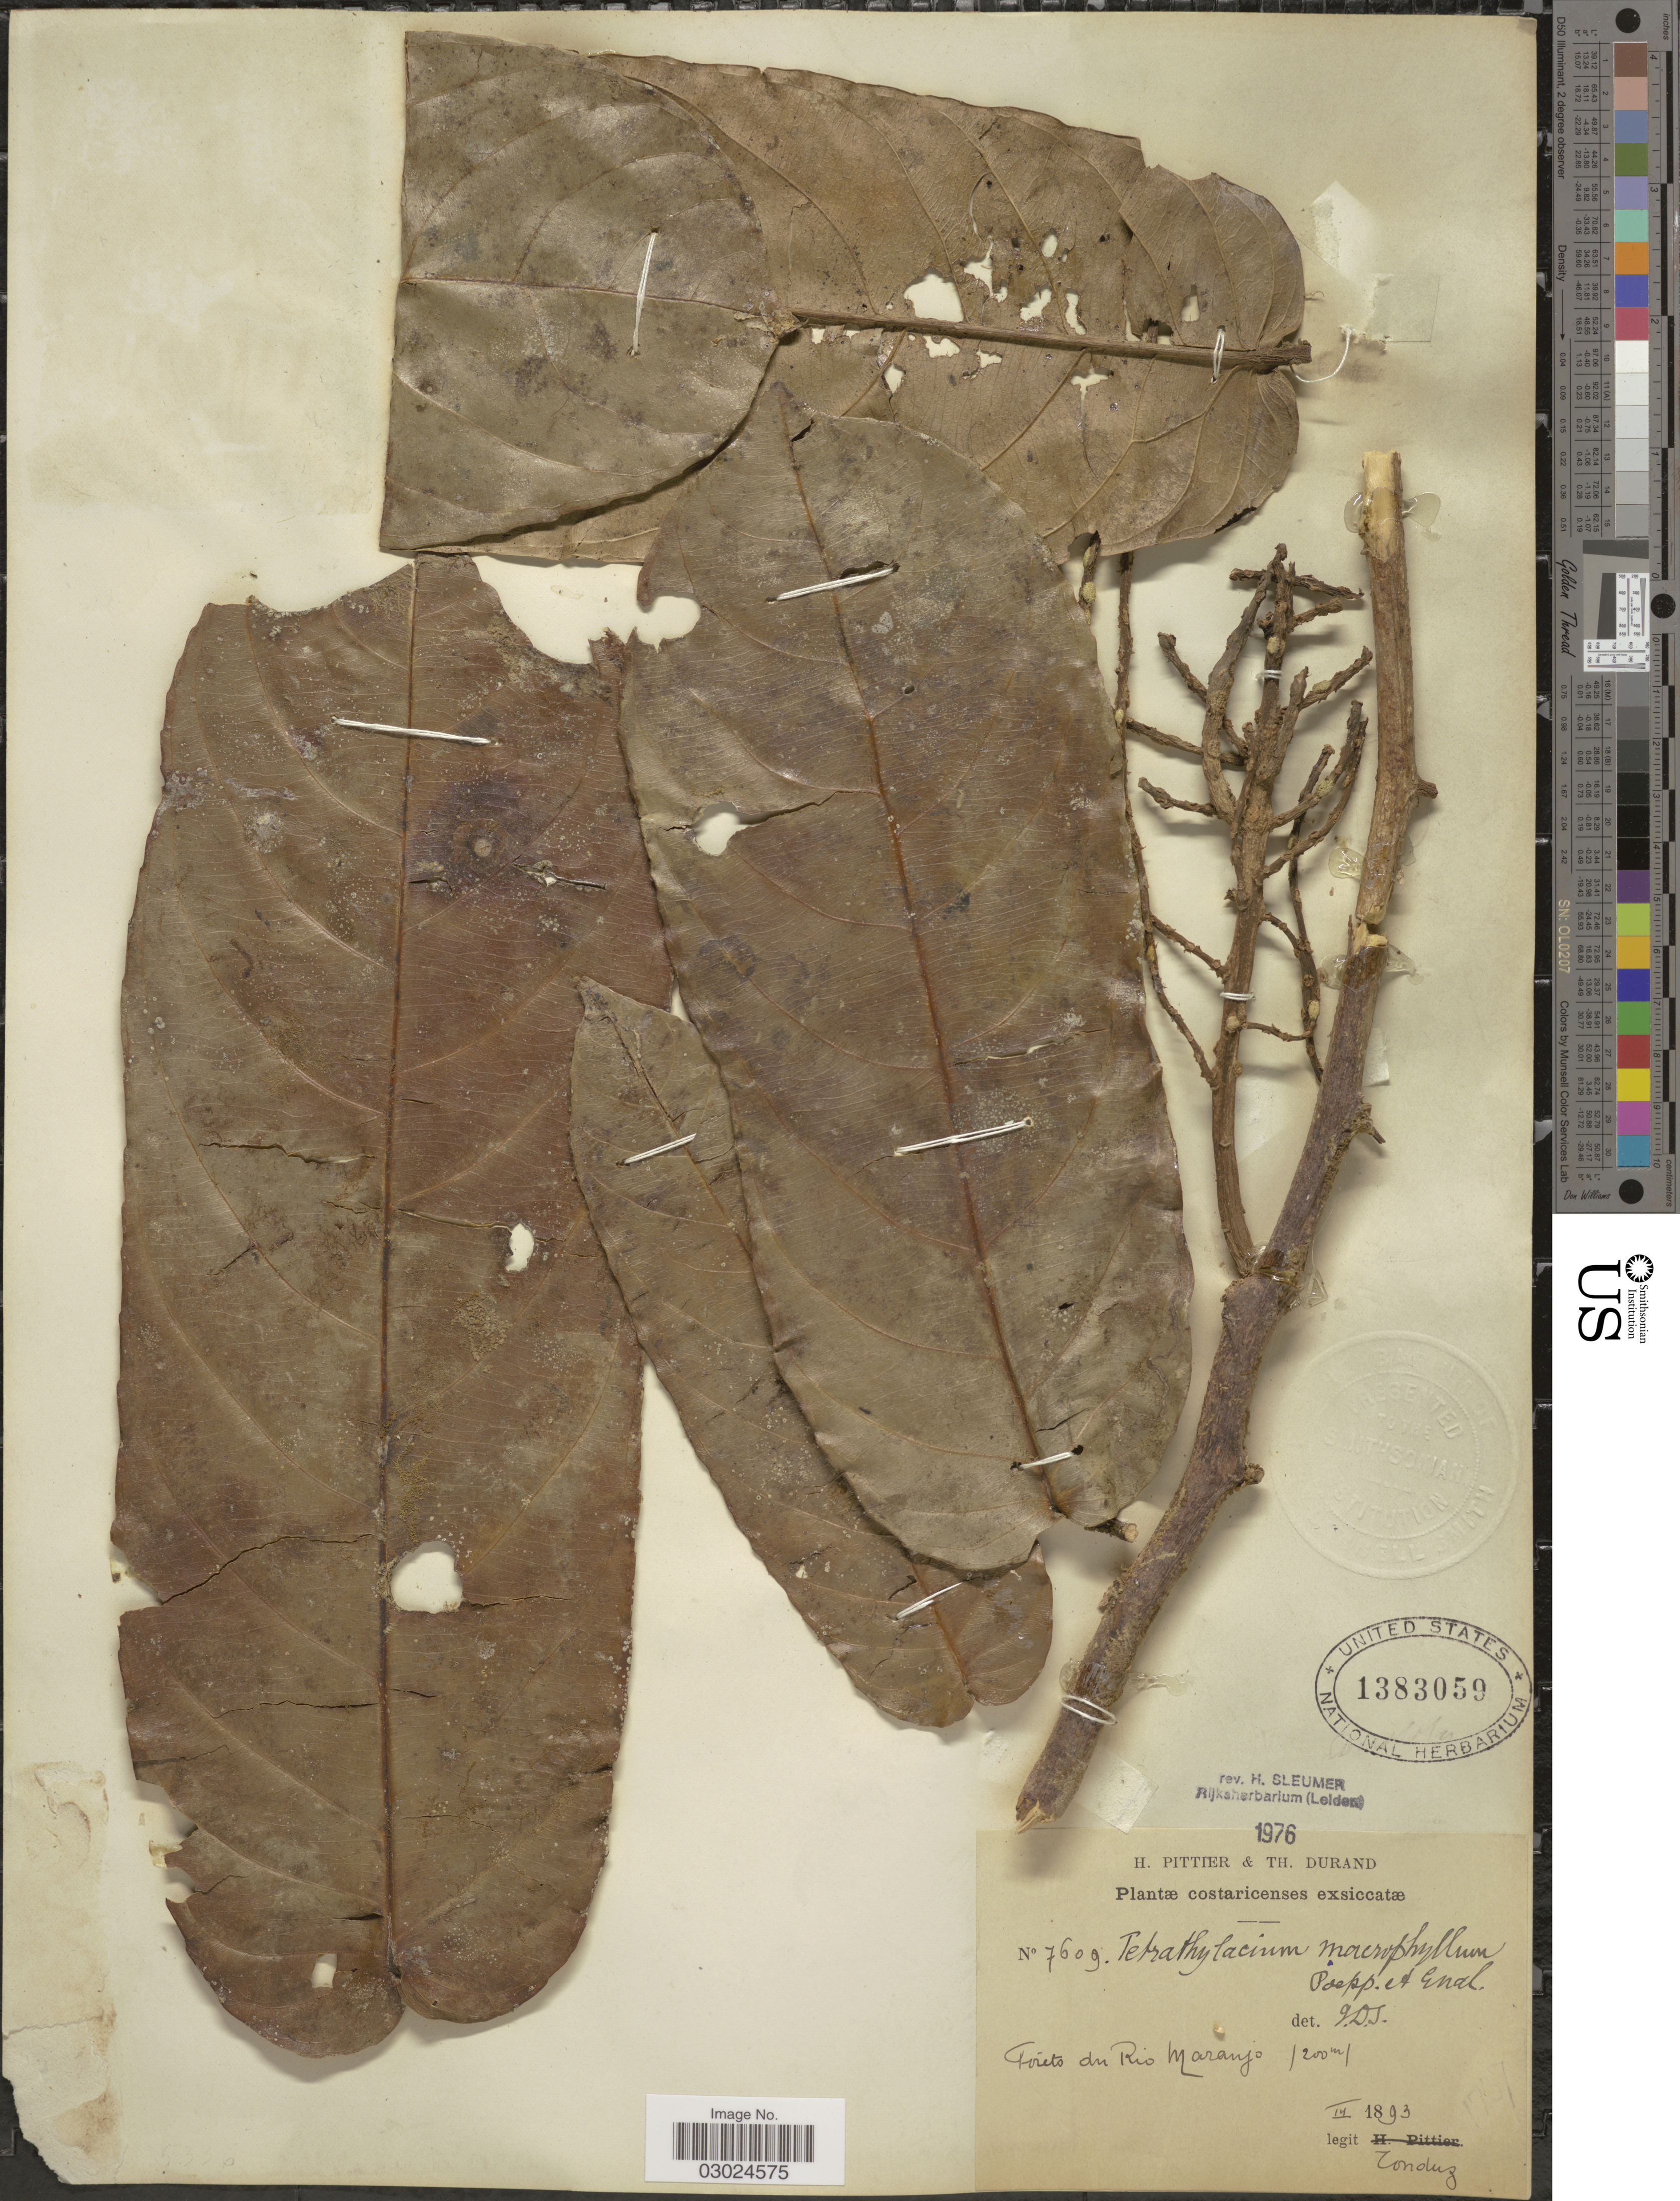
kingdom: Plantae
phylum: Tracheophyta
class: Magnoliopsida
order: Malpighiales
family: Salicaceae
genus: Tetrathylacium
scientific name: Tetrathylacium macrophyllum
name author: Poepp.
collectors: Tonduz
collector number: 7609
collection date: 1893-03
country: Costa Rica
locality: Foréts du Rio Maranjo.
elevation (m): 200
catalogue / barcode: US 1383059